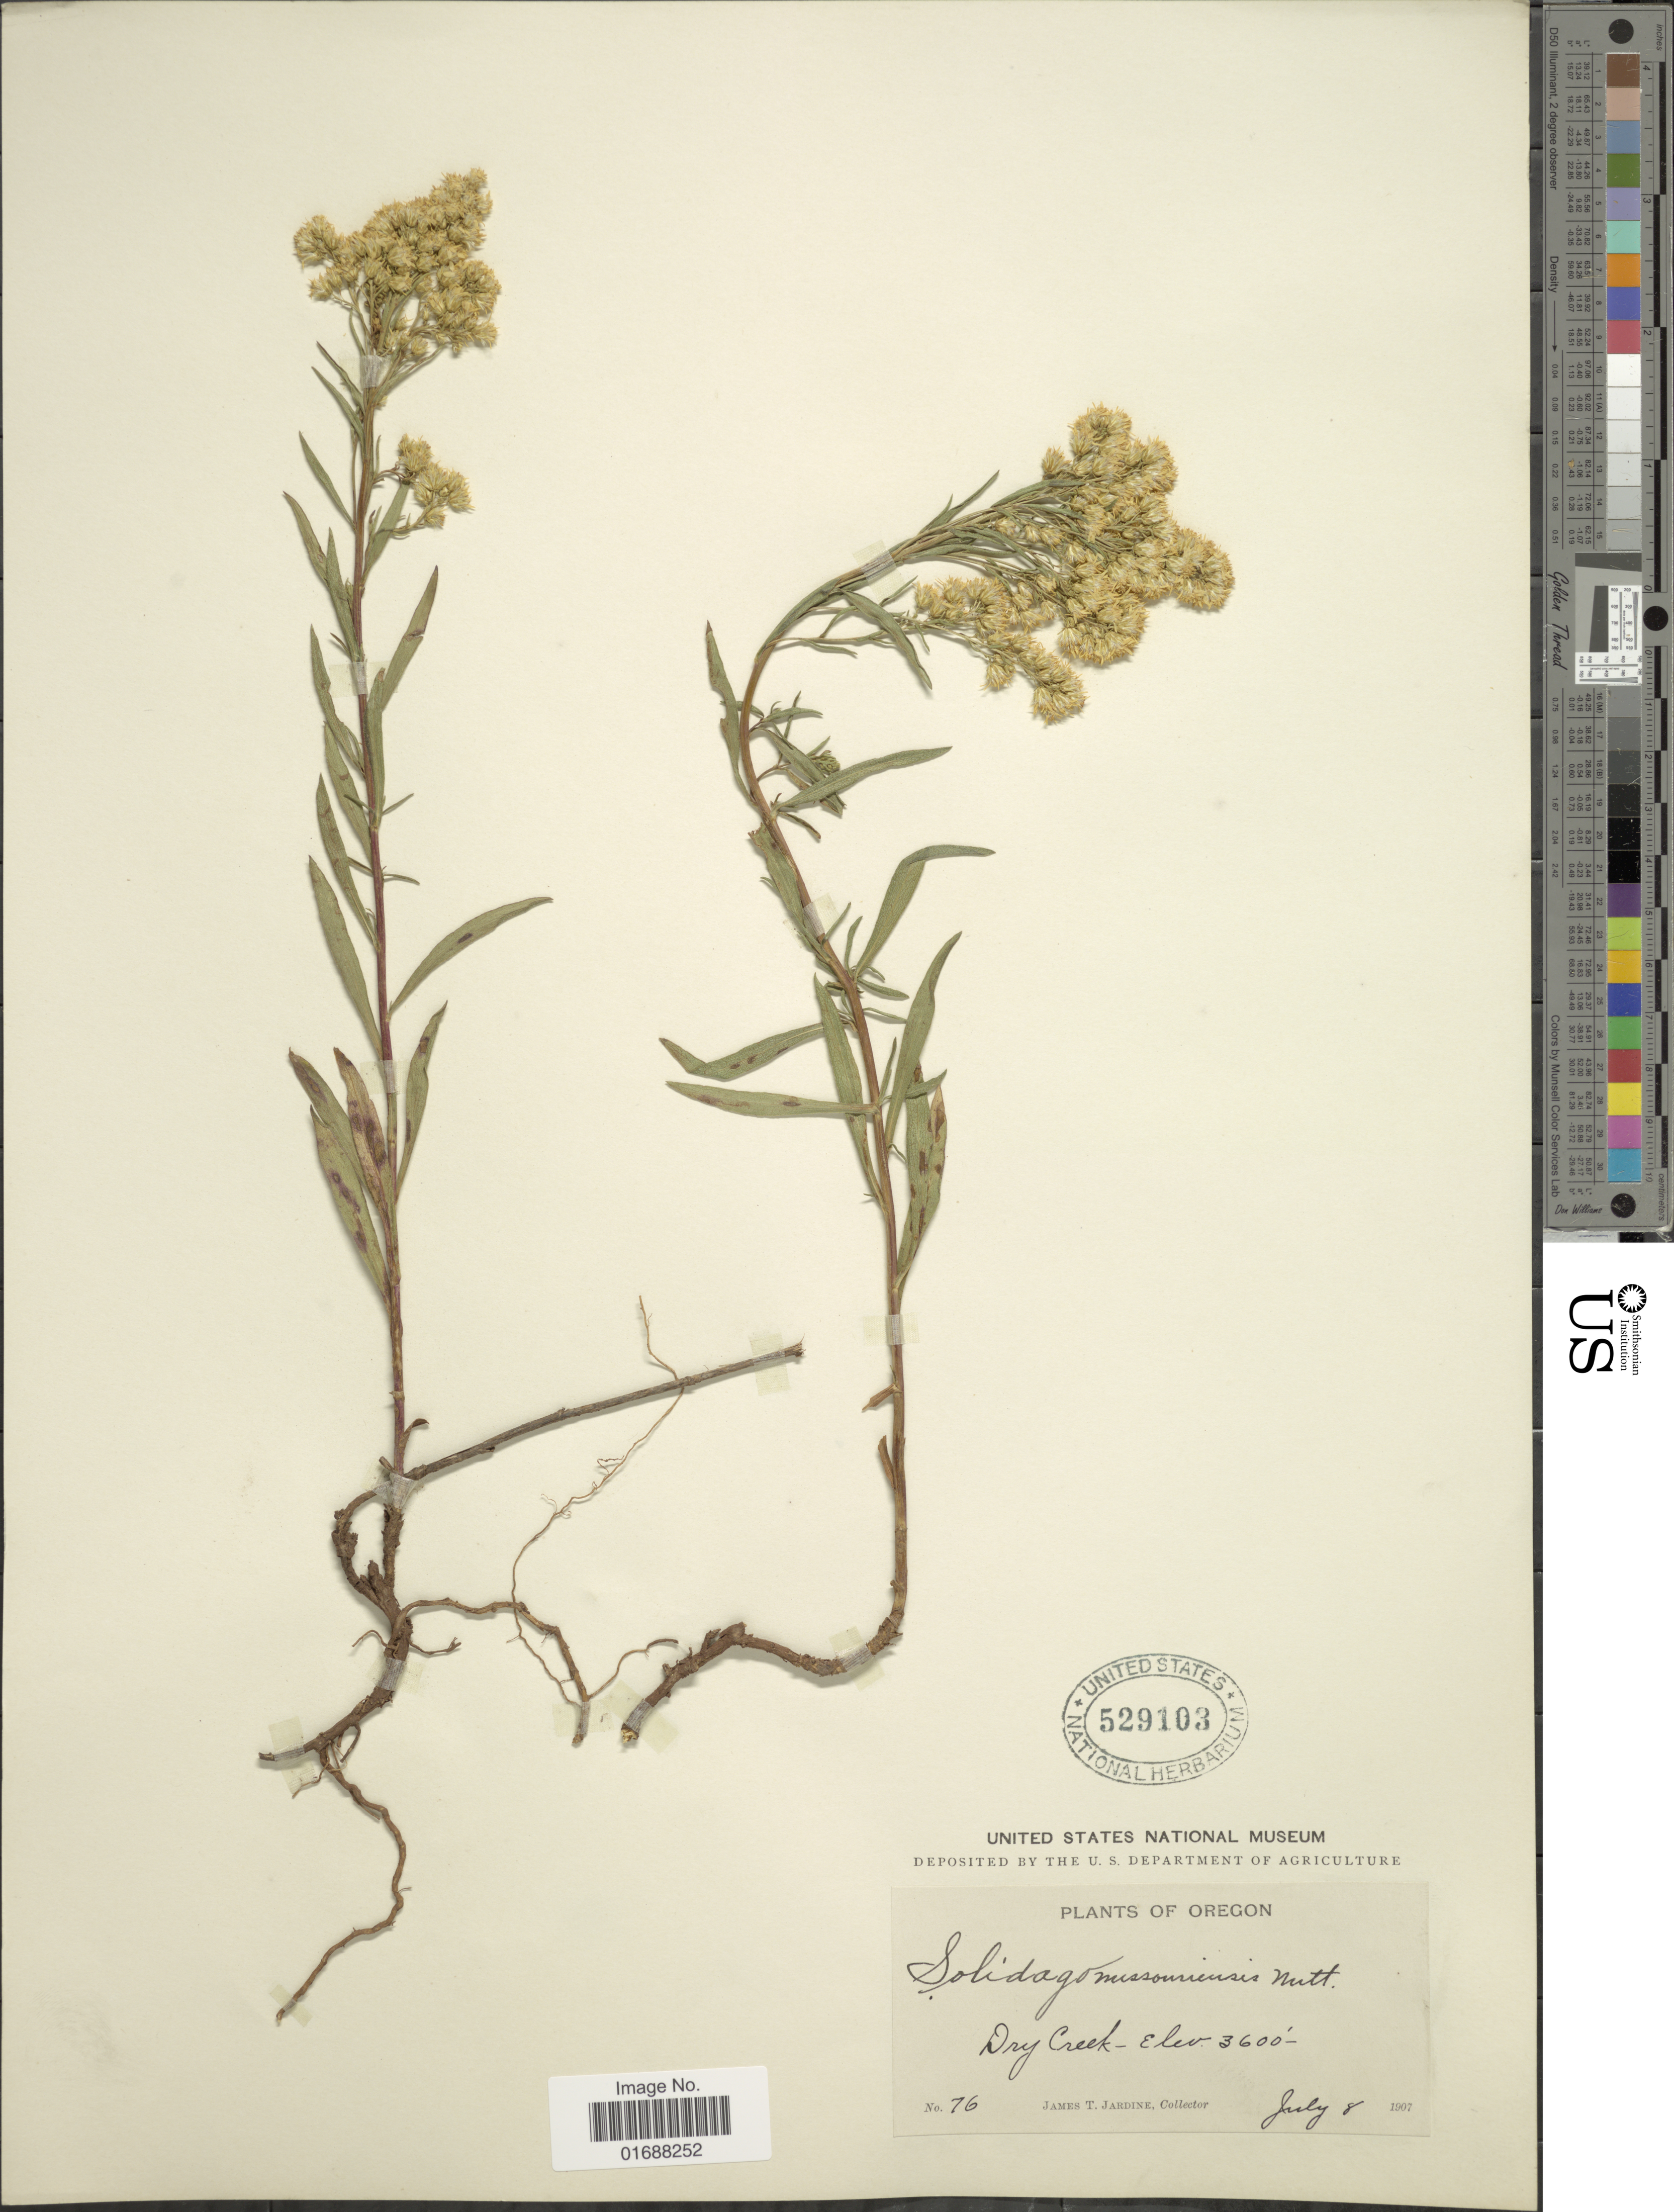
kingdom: Plantae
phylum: Tracheophyta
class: Magnoliopsida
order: Asterales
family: Asteraceae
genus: Solidago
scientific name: Solidago missouriensis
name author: Nutt.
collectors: J. T. Jardine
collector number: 76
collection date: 1907-07-08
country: United States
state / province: Oregon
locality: Dry Creek.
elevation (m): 1097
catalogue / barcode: US 529103